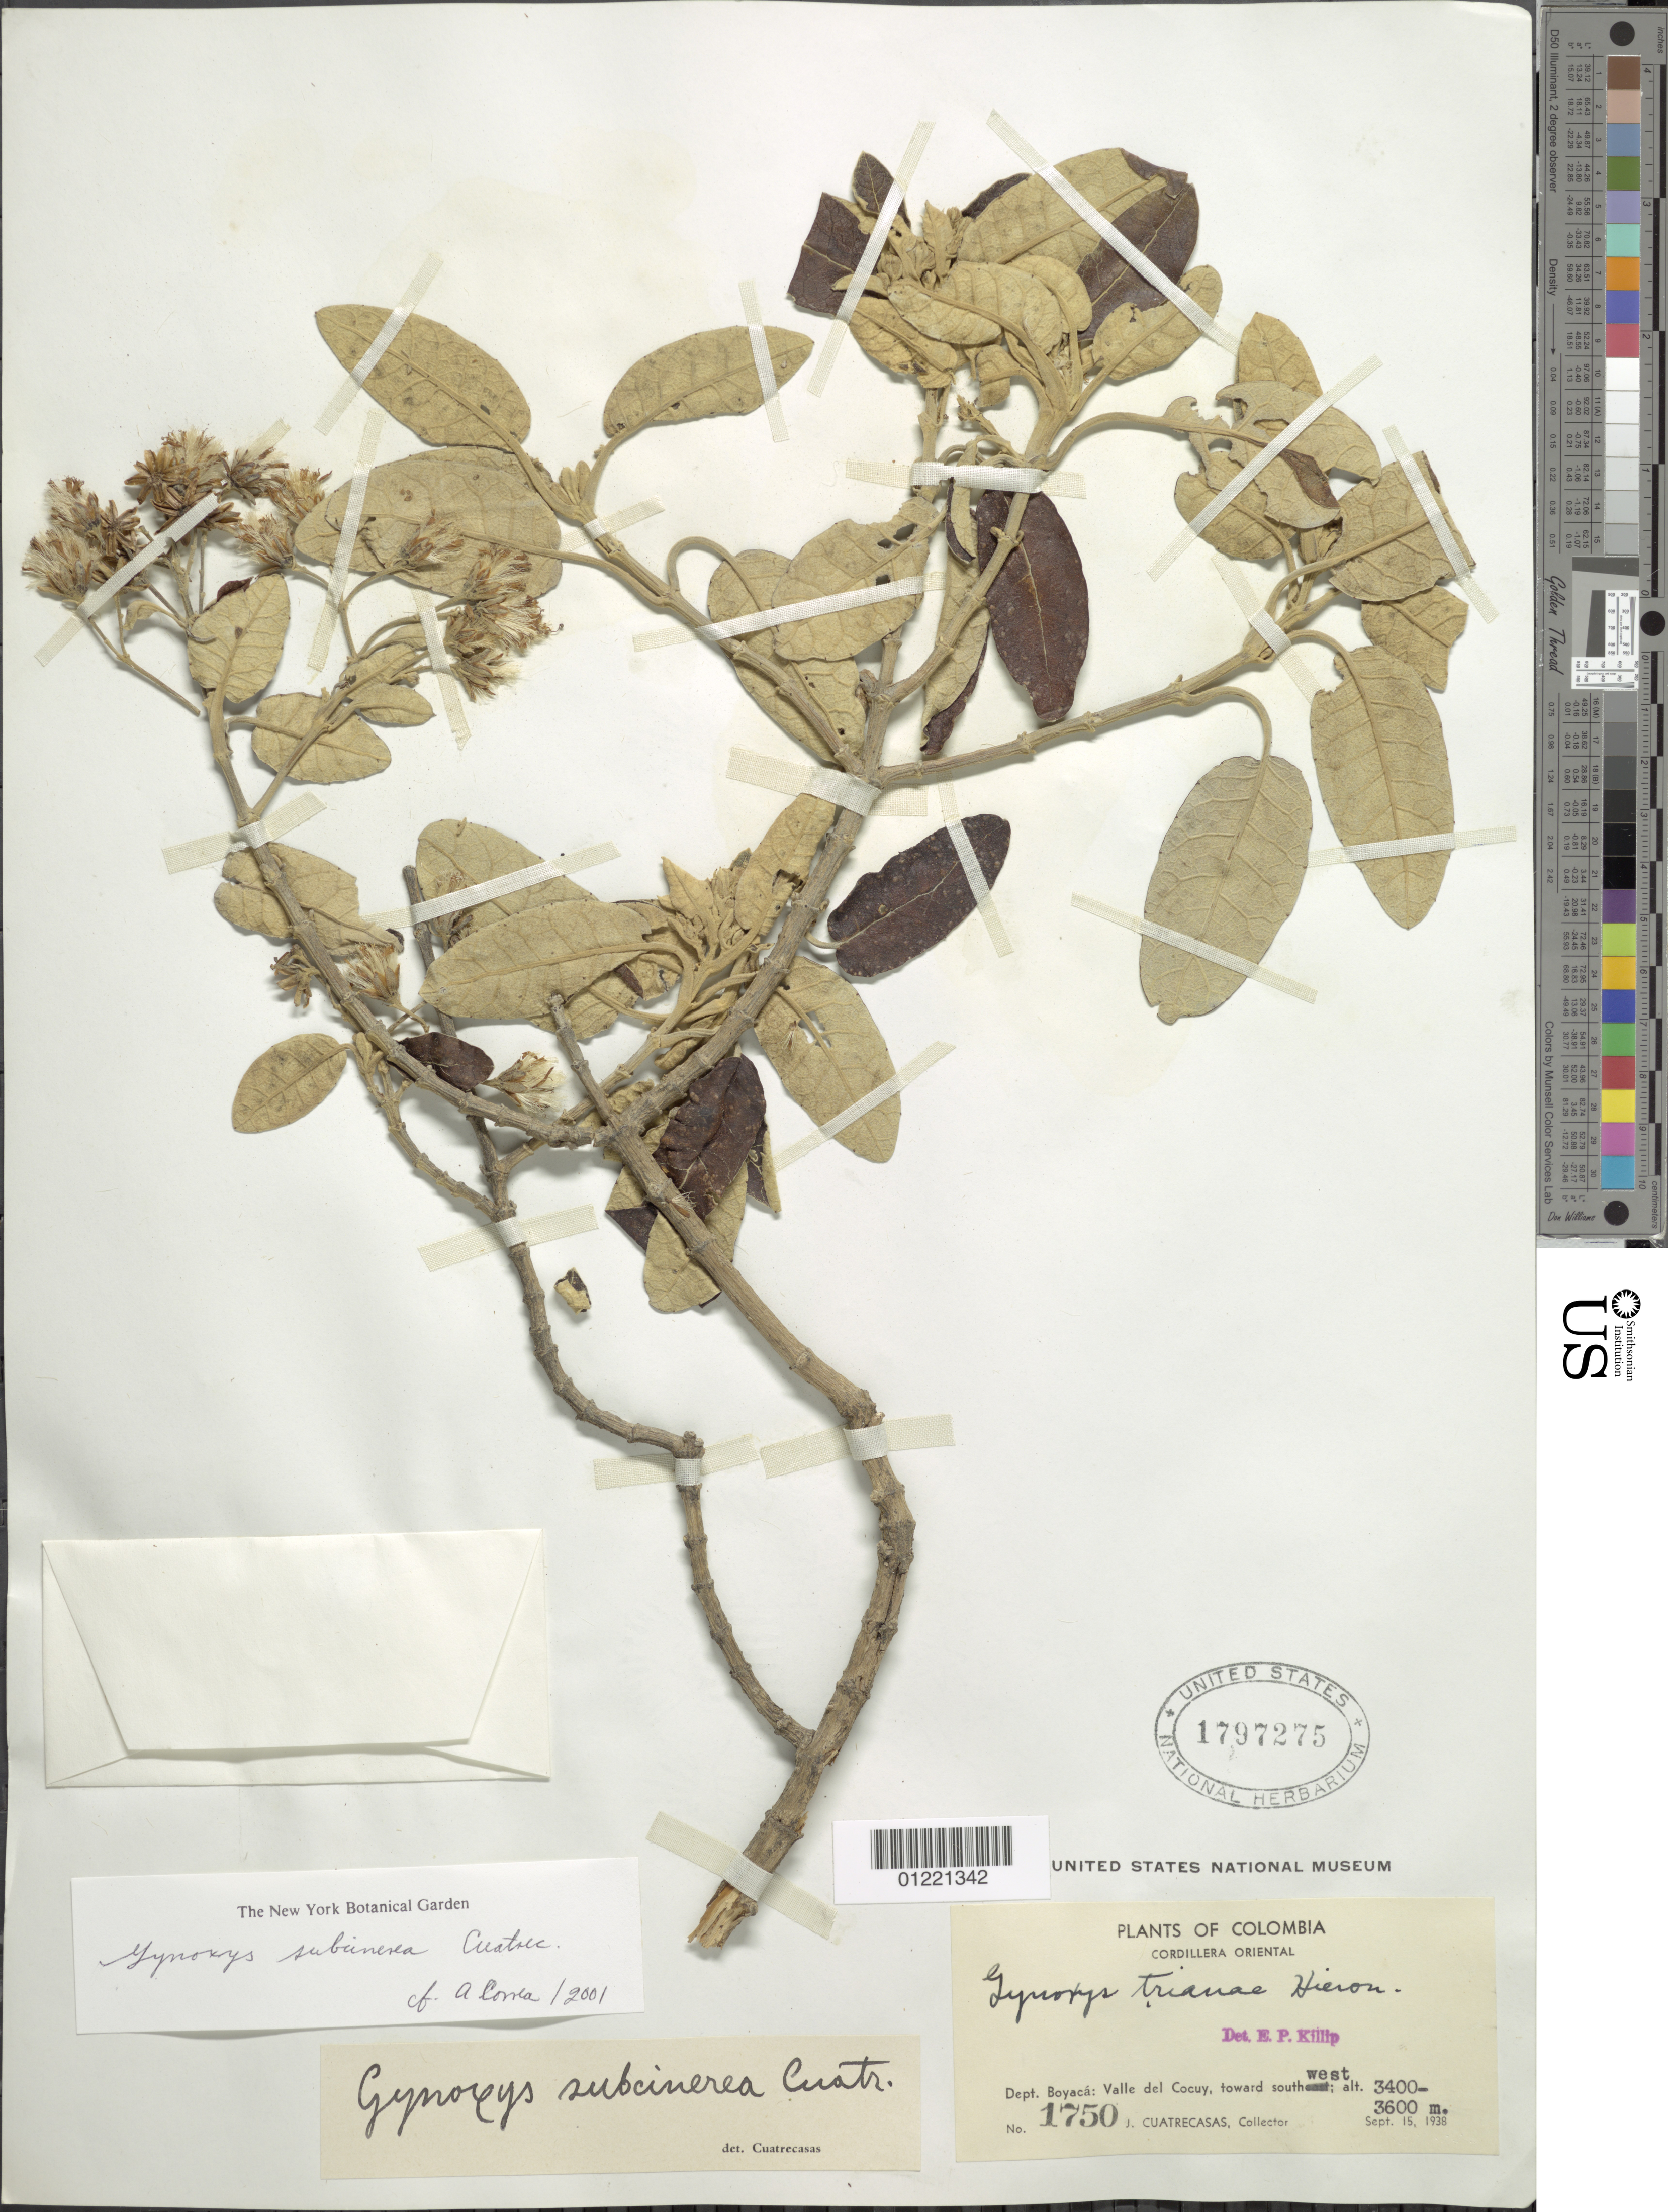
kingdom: Plantae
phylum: Tracheophyta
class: Magnoliopsida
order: Asterales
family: Asteraceae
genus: Gynoxys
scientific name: Gynoxys subcinerea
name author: Cuatrec.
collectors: J. Cuatrecasas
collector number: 1750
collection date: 1938-09-15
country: Colombia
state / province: Boyacá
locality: Valle del Cocuy, toward southwest.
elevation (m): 3400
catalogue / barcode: US 1797275